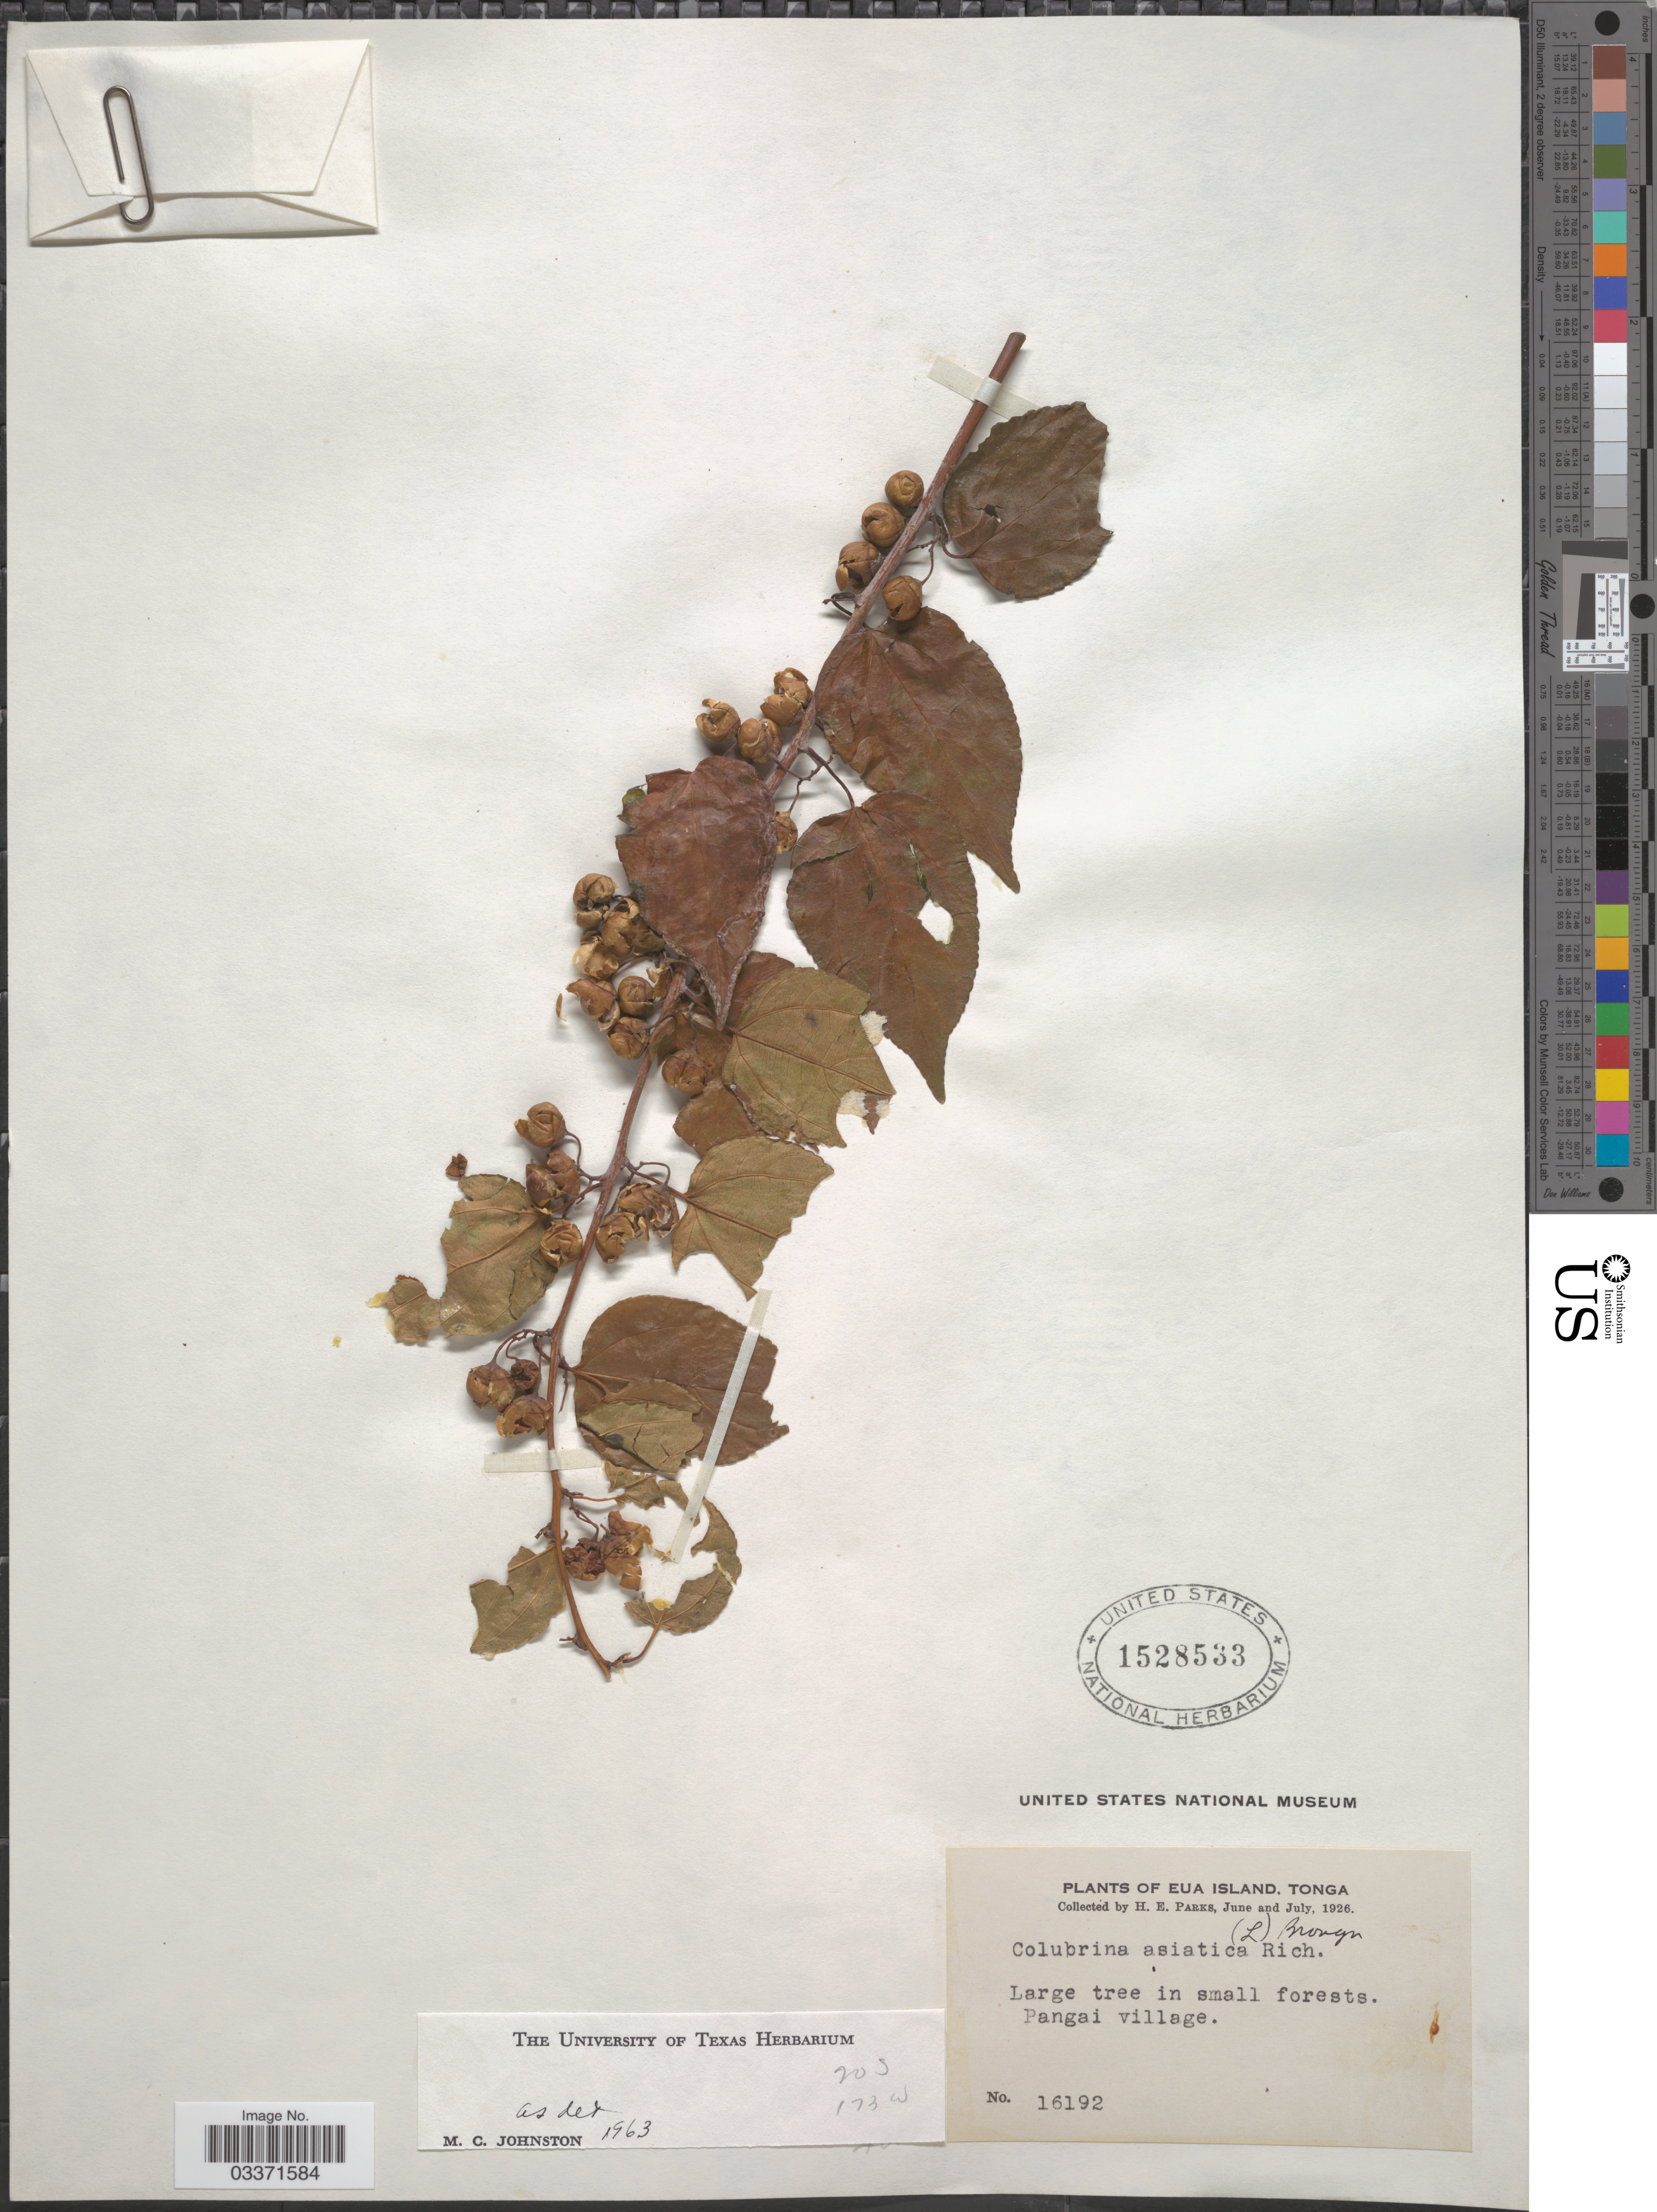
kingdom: Plantae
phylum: Tracheophyta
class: Magnoliopsida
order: Rosales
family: Rhamnaceae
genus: Colubrina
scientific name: Colubrina asiatica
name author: (L.) Brongn.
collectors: H. E. Parks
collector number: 16192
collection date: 1926-06/1926-07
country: Tonga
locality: Eua Island, Pangai village.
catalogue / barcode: US 1528533